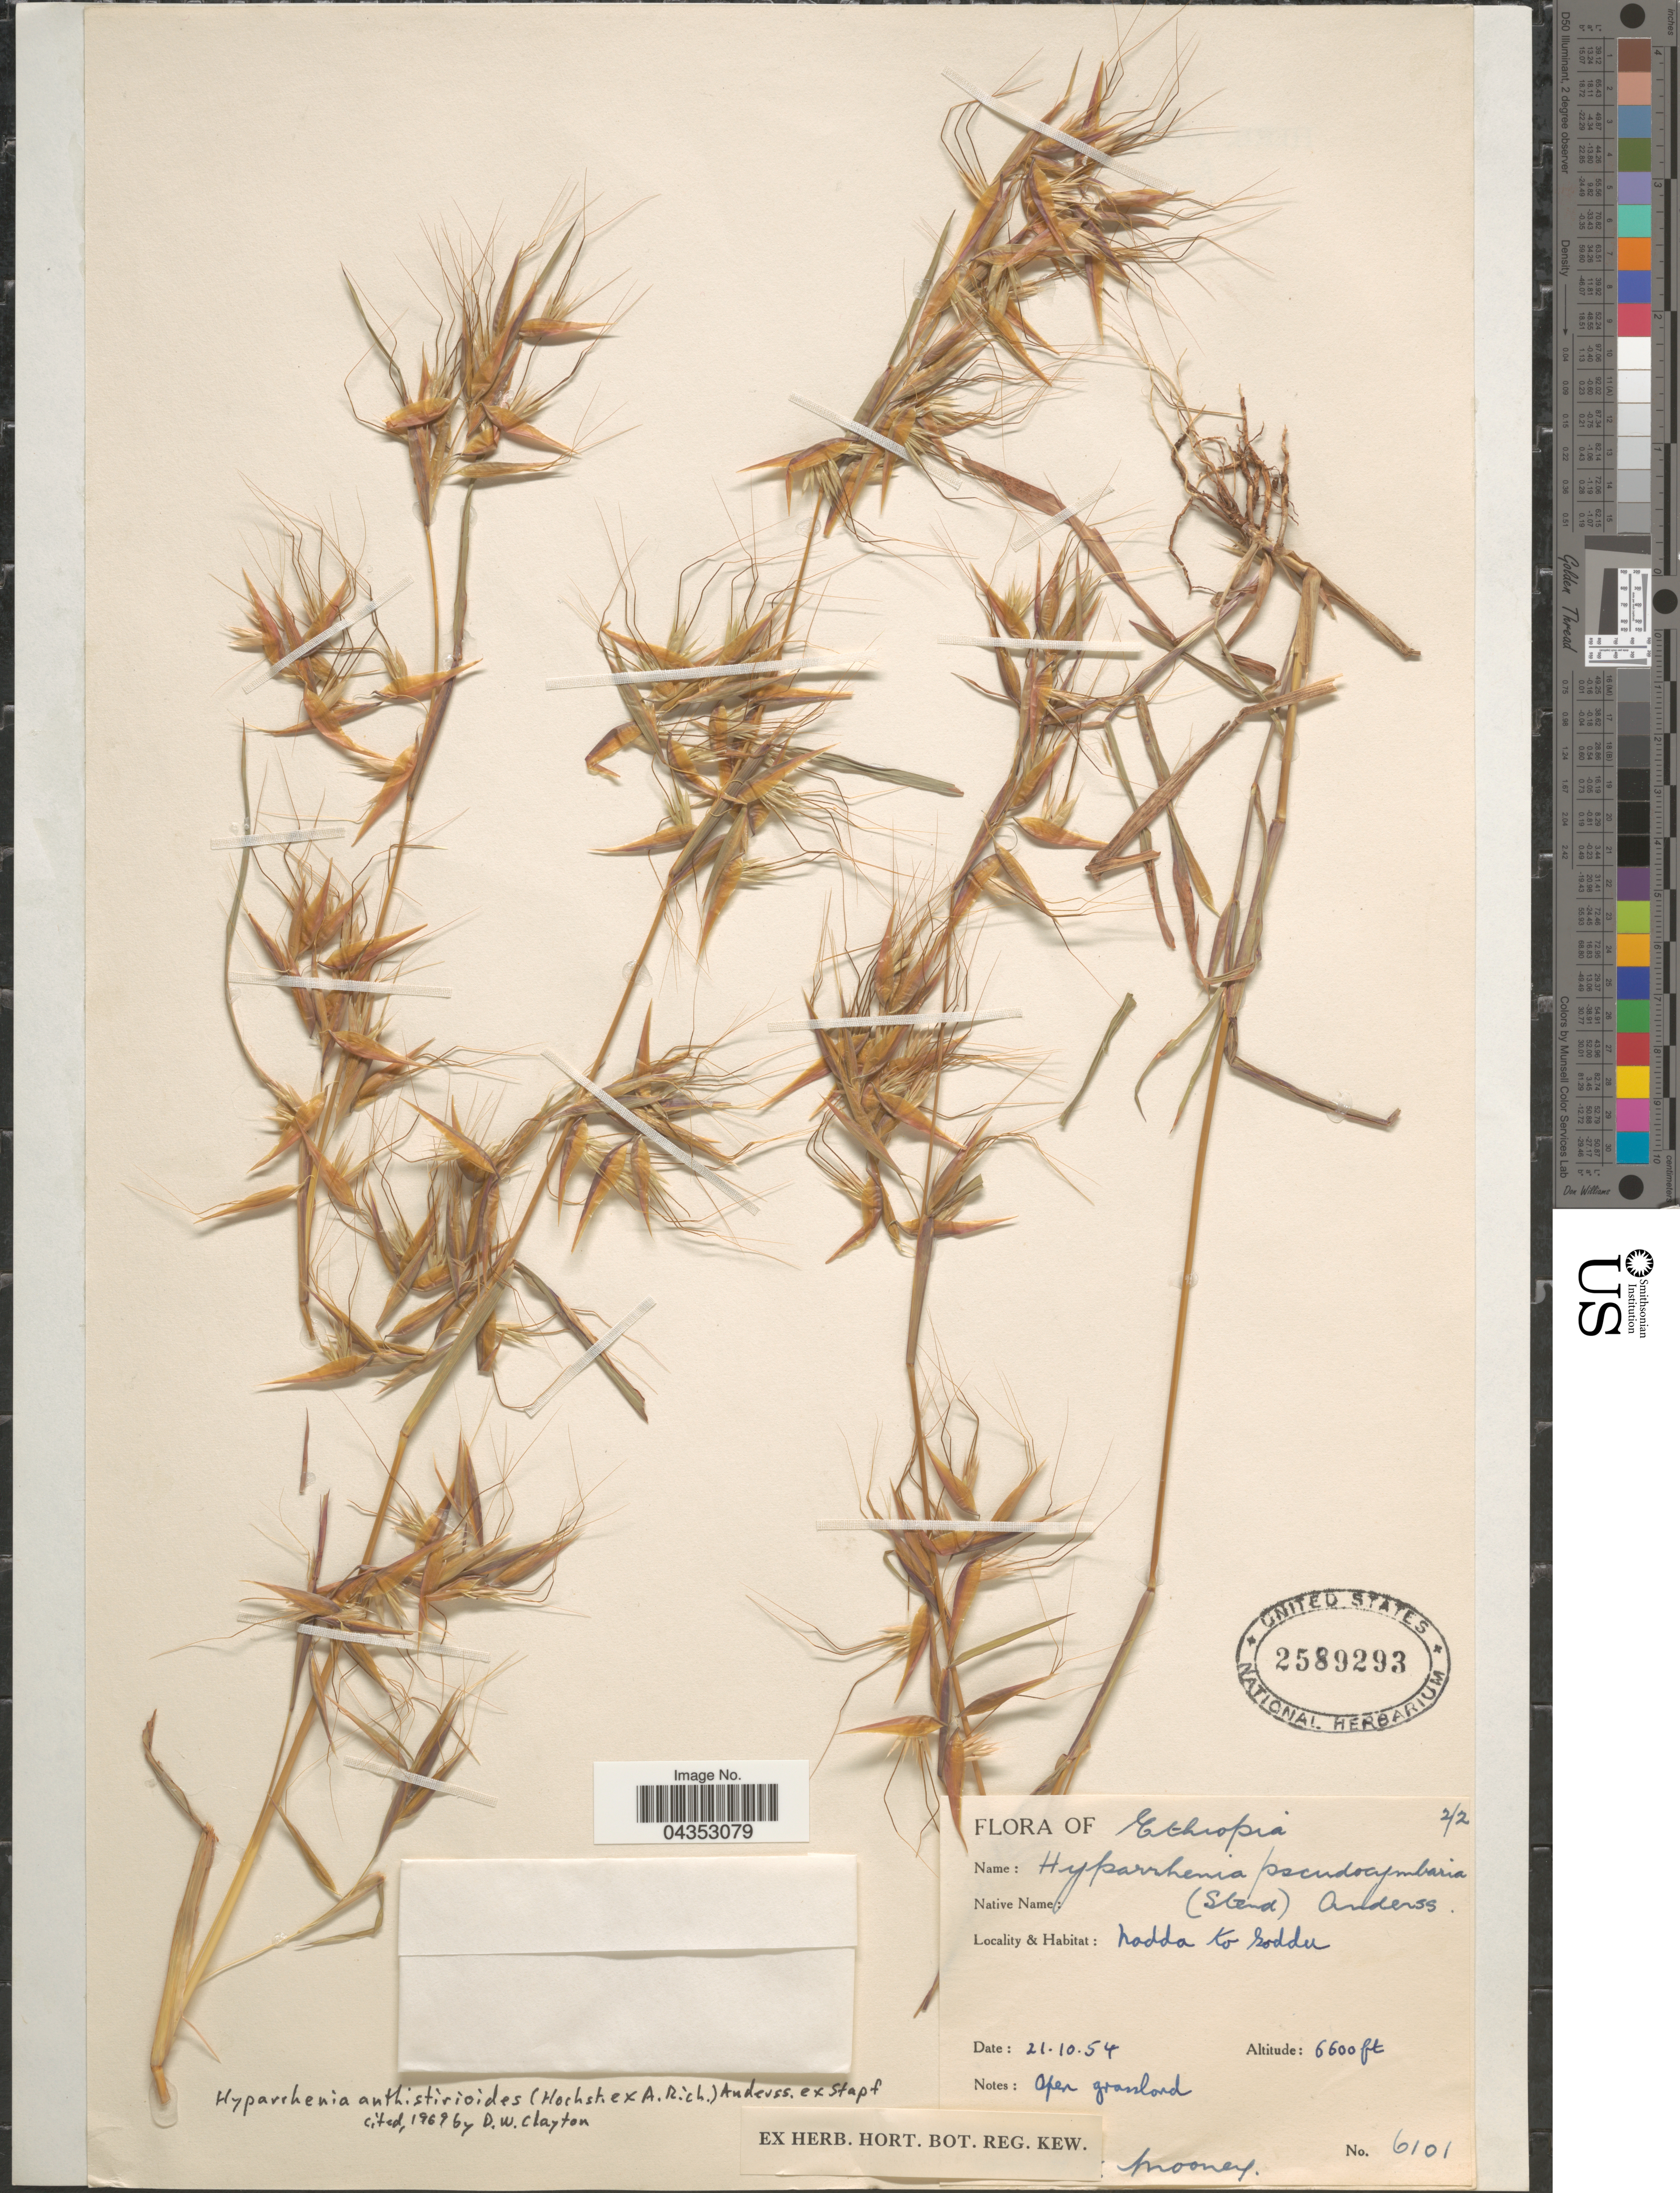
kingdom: Plantae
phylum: Tracheophyta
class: Liliopsida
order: Poales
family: Poaceae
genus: Hyparrhenia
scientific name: Hyparrhenia anthistirioides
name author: (Hochst. ex A. Rich.) Andersson ex Stapf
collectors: Mooney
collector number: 6101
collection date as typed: Transcribed d/m/y: 21/10/54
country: Ethiopia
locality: Nadda to Soddu.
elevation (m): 2012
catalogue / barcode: US 2589293